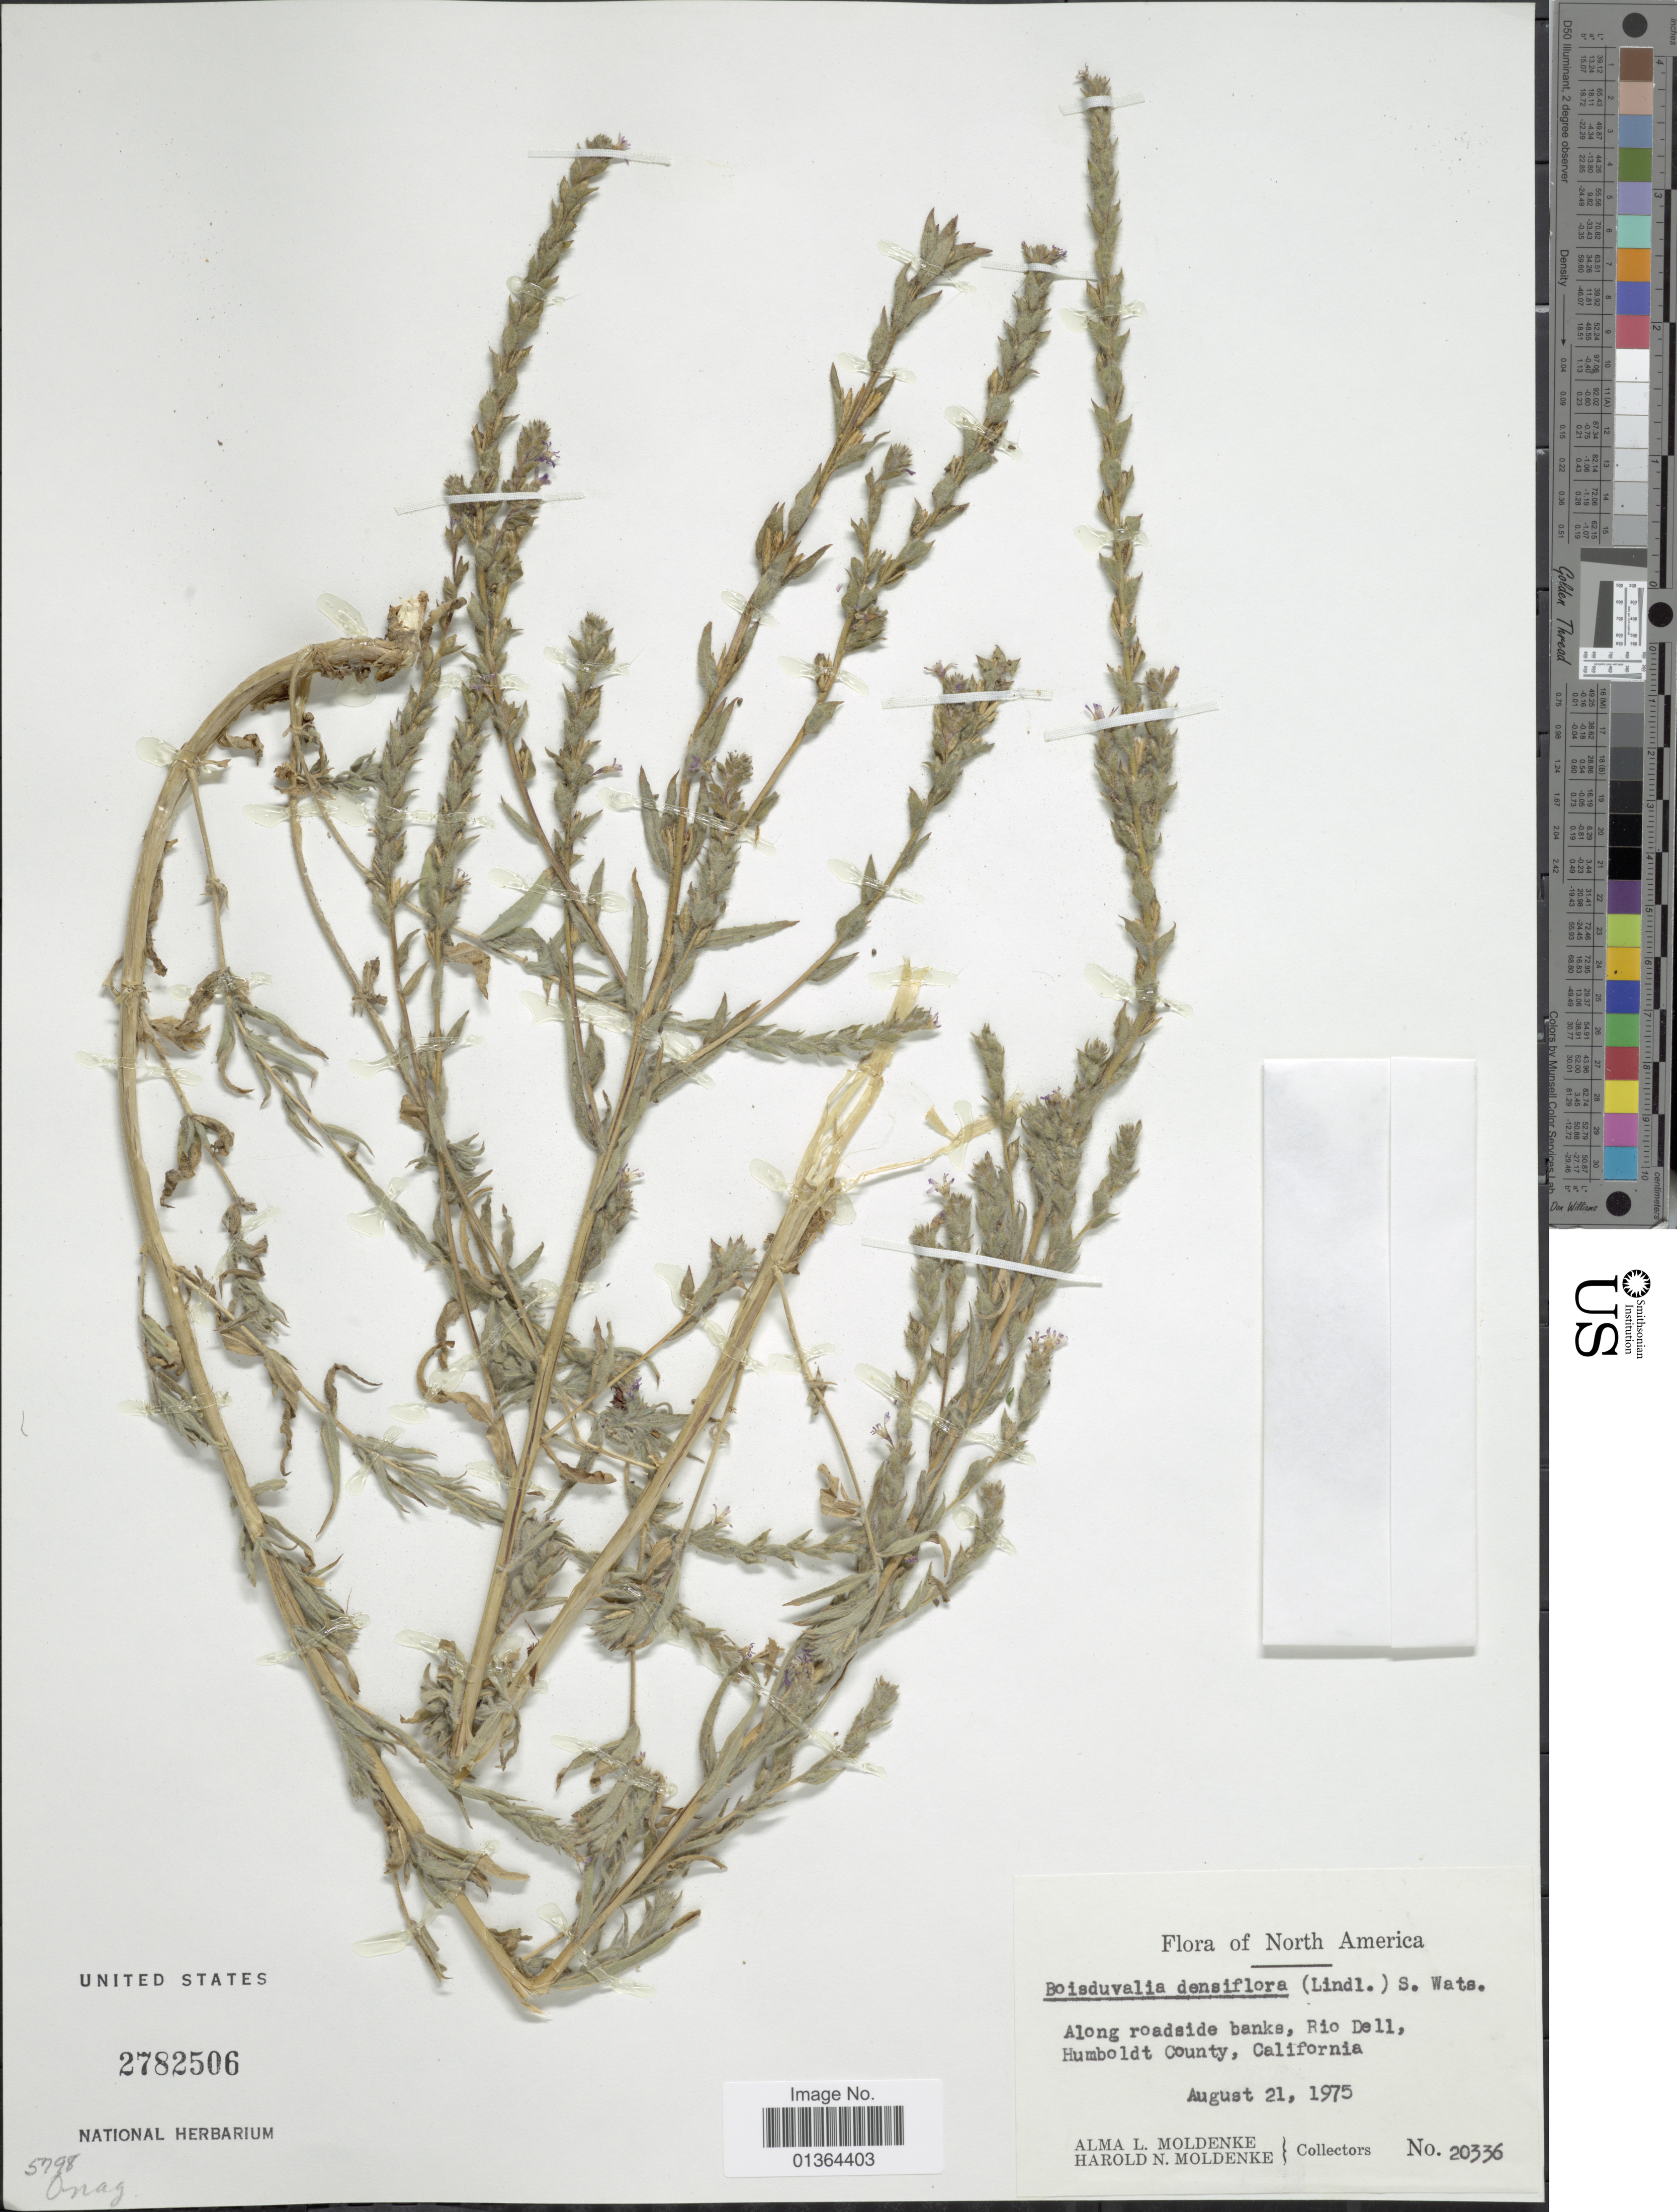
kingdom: Plantae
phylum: Tracheophyta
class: Magnoliopsida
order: Myrtales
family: Onagraceae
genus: Epilobium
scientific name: Epilobium densiflorum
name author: (Lindl.) Hoch & P.H. Raven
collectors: A. L. Moldenke & H. N. Moldenke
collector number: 20336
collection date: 1975-08-21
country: United States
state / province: California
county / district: Humboldt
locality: Along roadside banks, Rio Dell, Humboldt County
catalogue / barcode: US 2782506